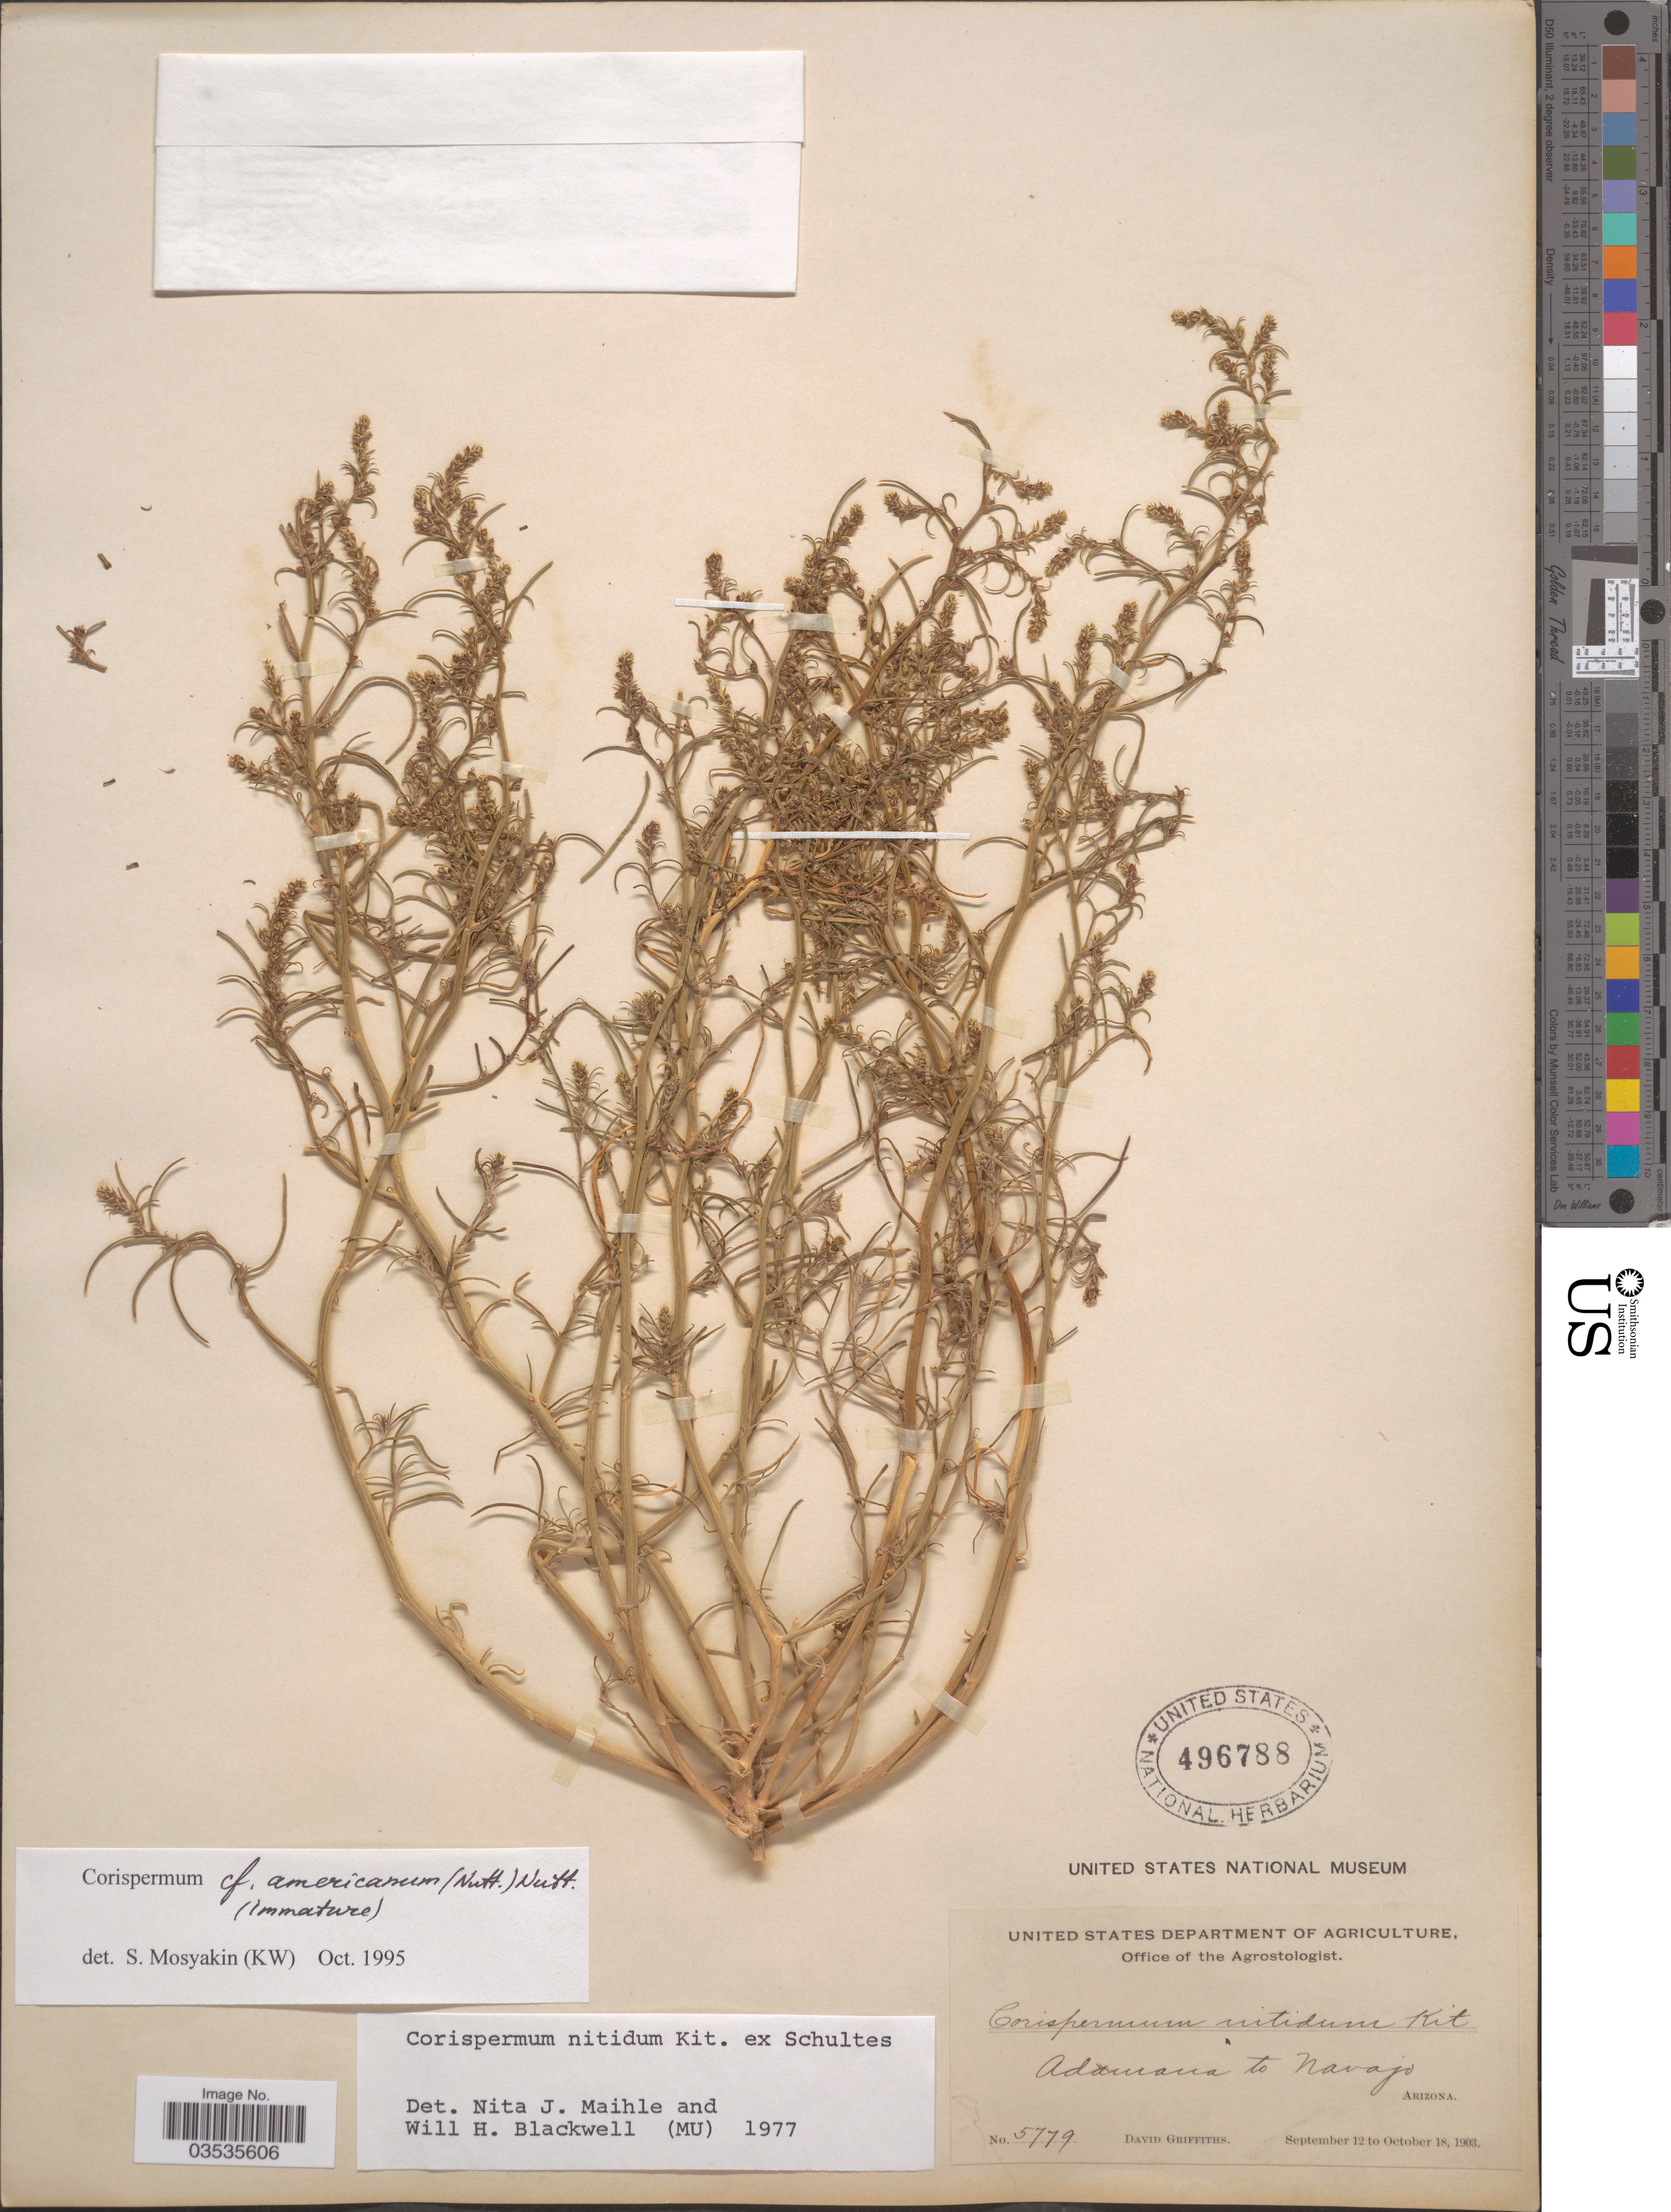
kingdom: Plantae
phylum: Tracheophyta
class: Magnoliopsida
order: Caryophyllales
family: Amaranthaceae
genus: Corispermum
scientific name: Corispermum americanum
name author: (Nutt.) Nutt.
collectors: D. Griffiths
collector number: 5779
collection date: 1903-09-12/1903-10-18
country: United States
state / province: Arizona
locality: Adamana to Navajo.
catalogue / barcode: US 496788